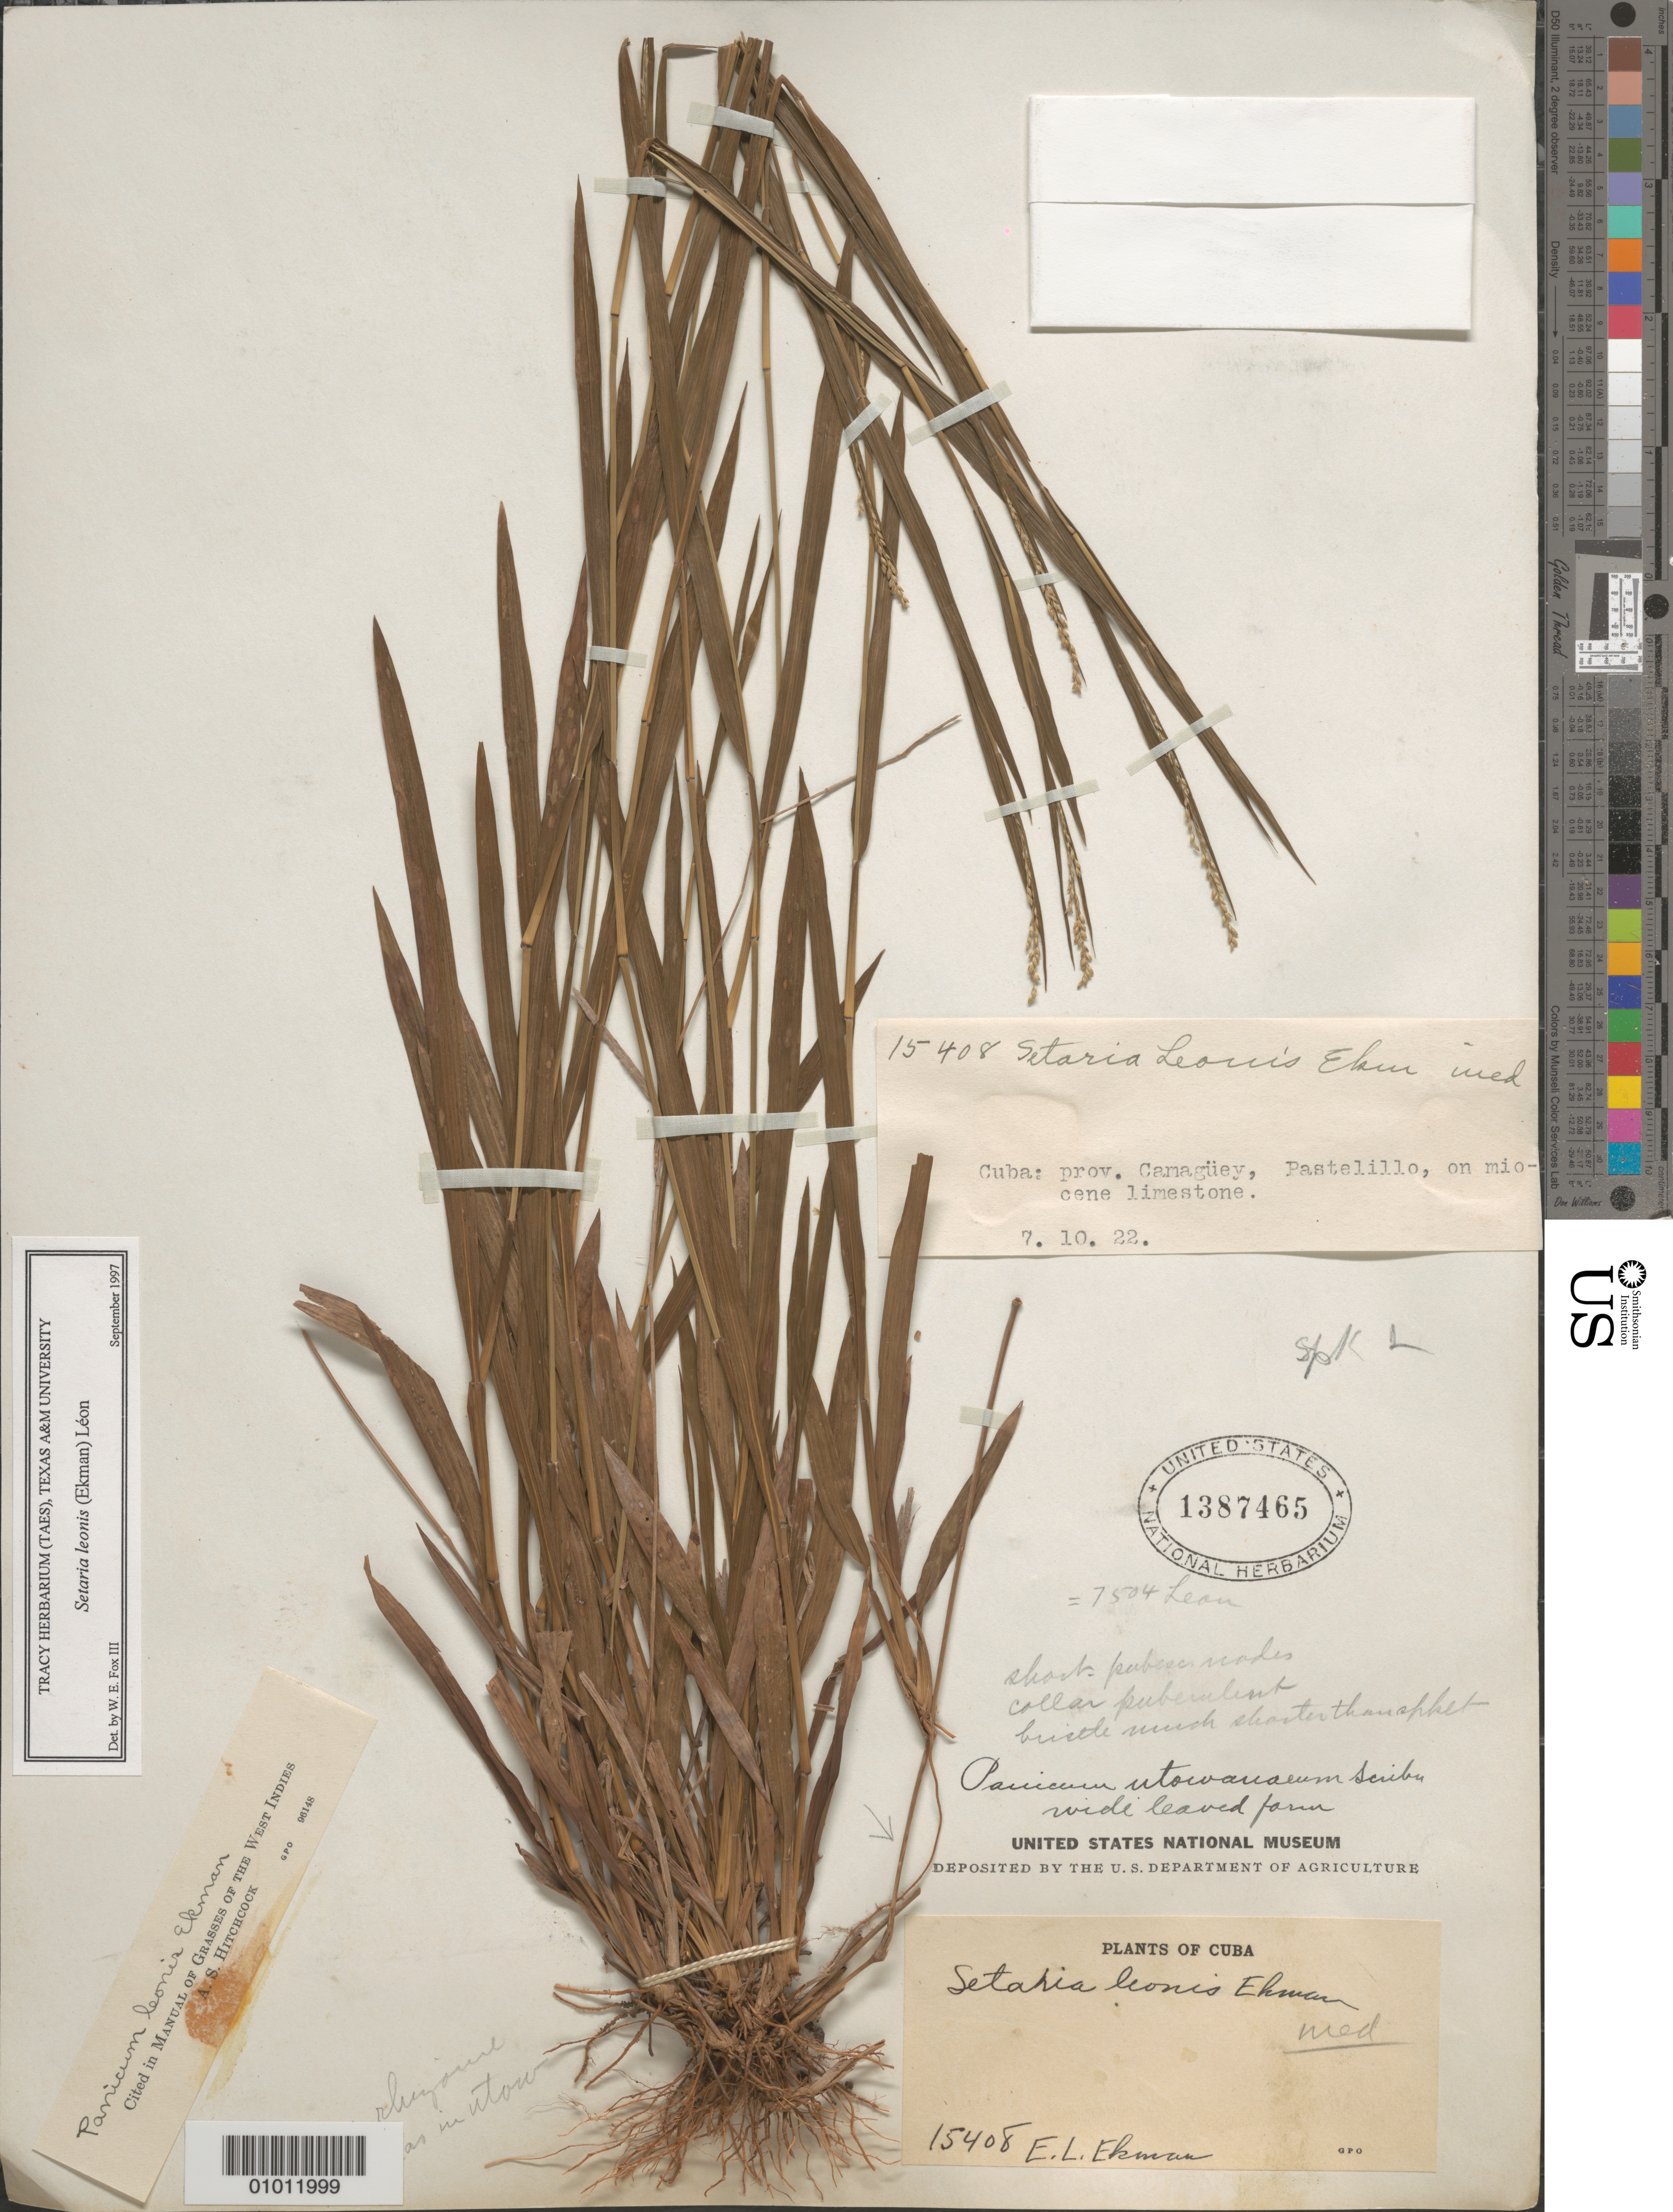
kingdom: Plantae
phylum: Tracheophyta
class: Liliopsida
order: Poales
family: Poaceae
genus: Setaria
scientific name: Setaria leonis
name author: (Ekman) León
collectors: E. L. Ekman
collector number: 15408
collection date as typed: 07 Oct 1922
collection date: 1922-10-07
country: Cuba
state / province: Camagüey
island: Cuba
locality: Pastelillo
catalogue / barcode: US 1387465